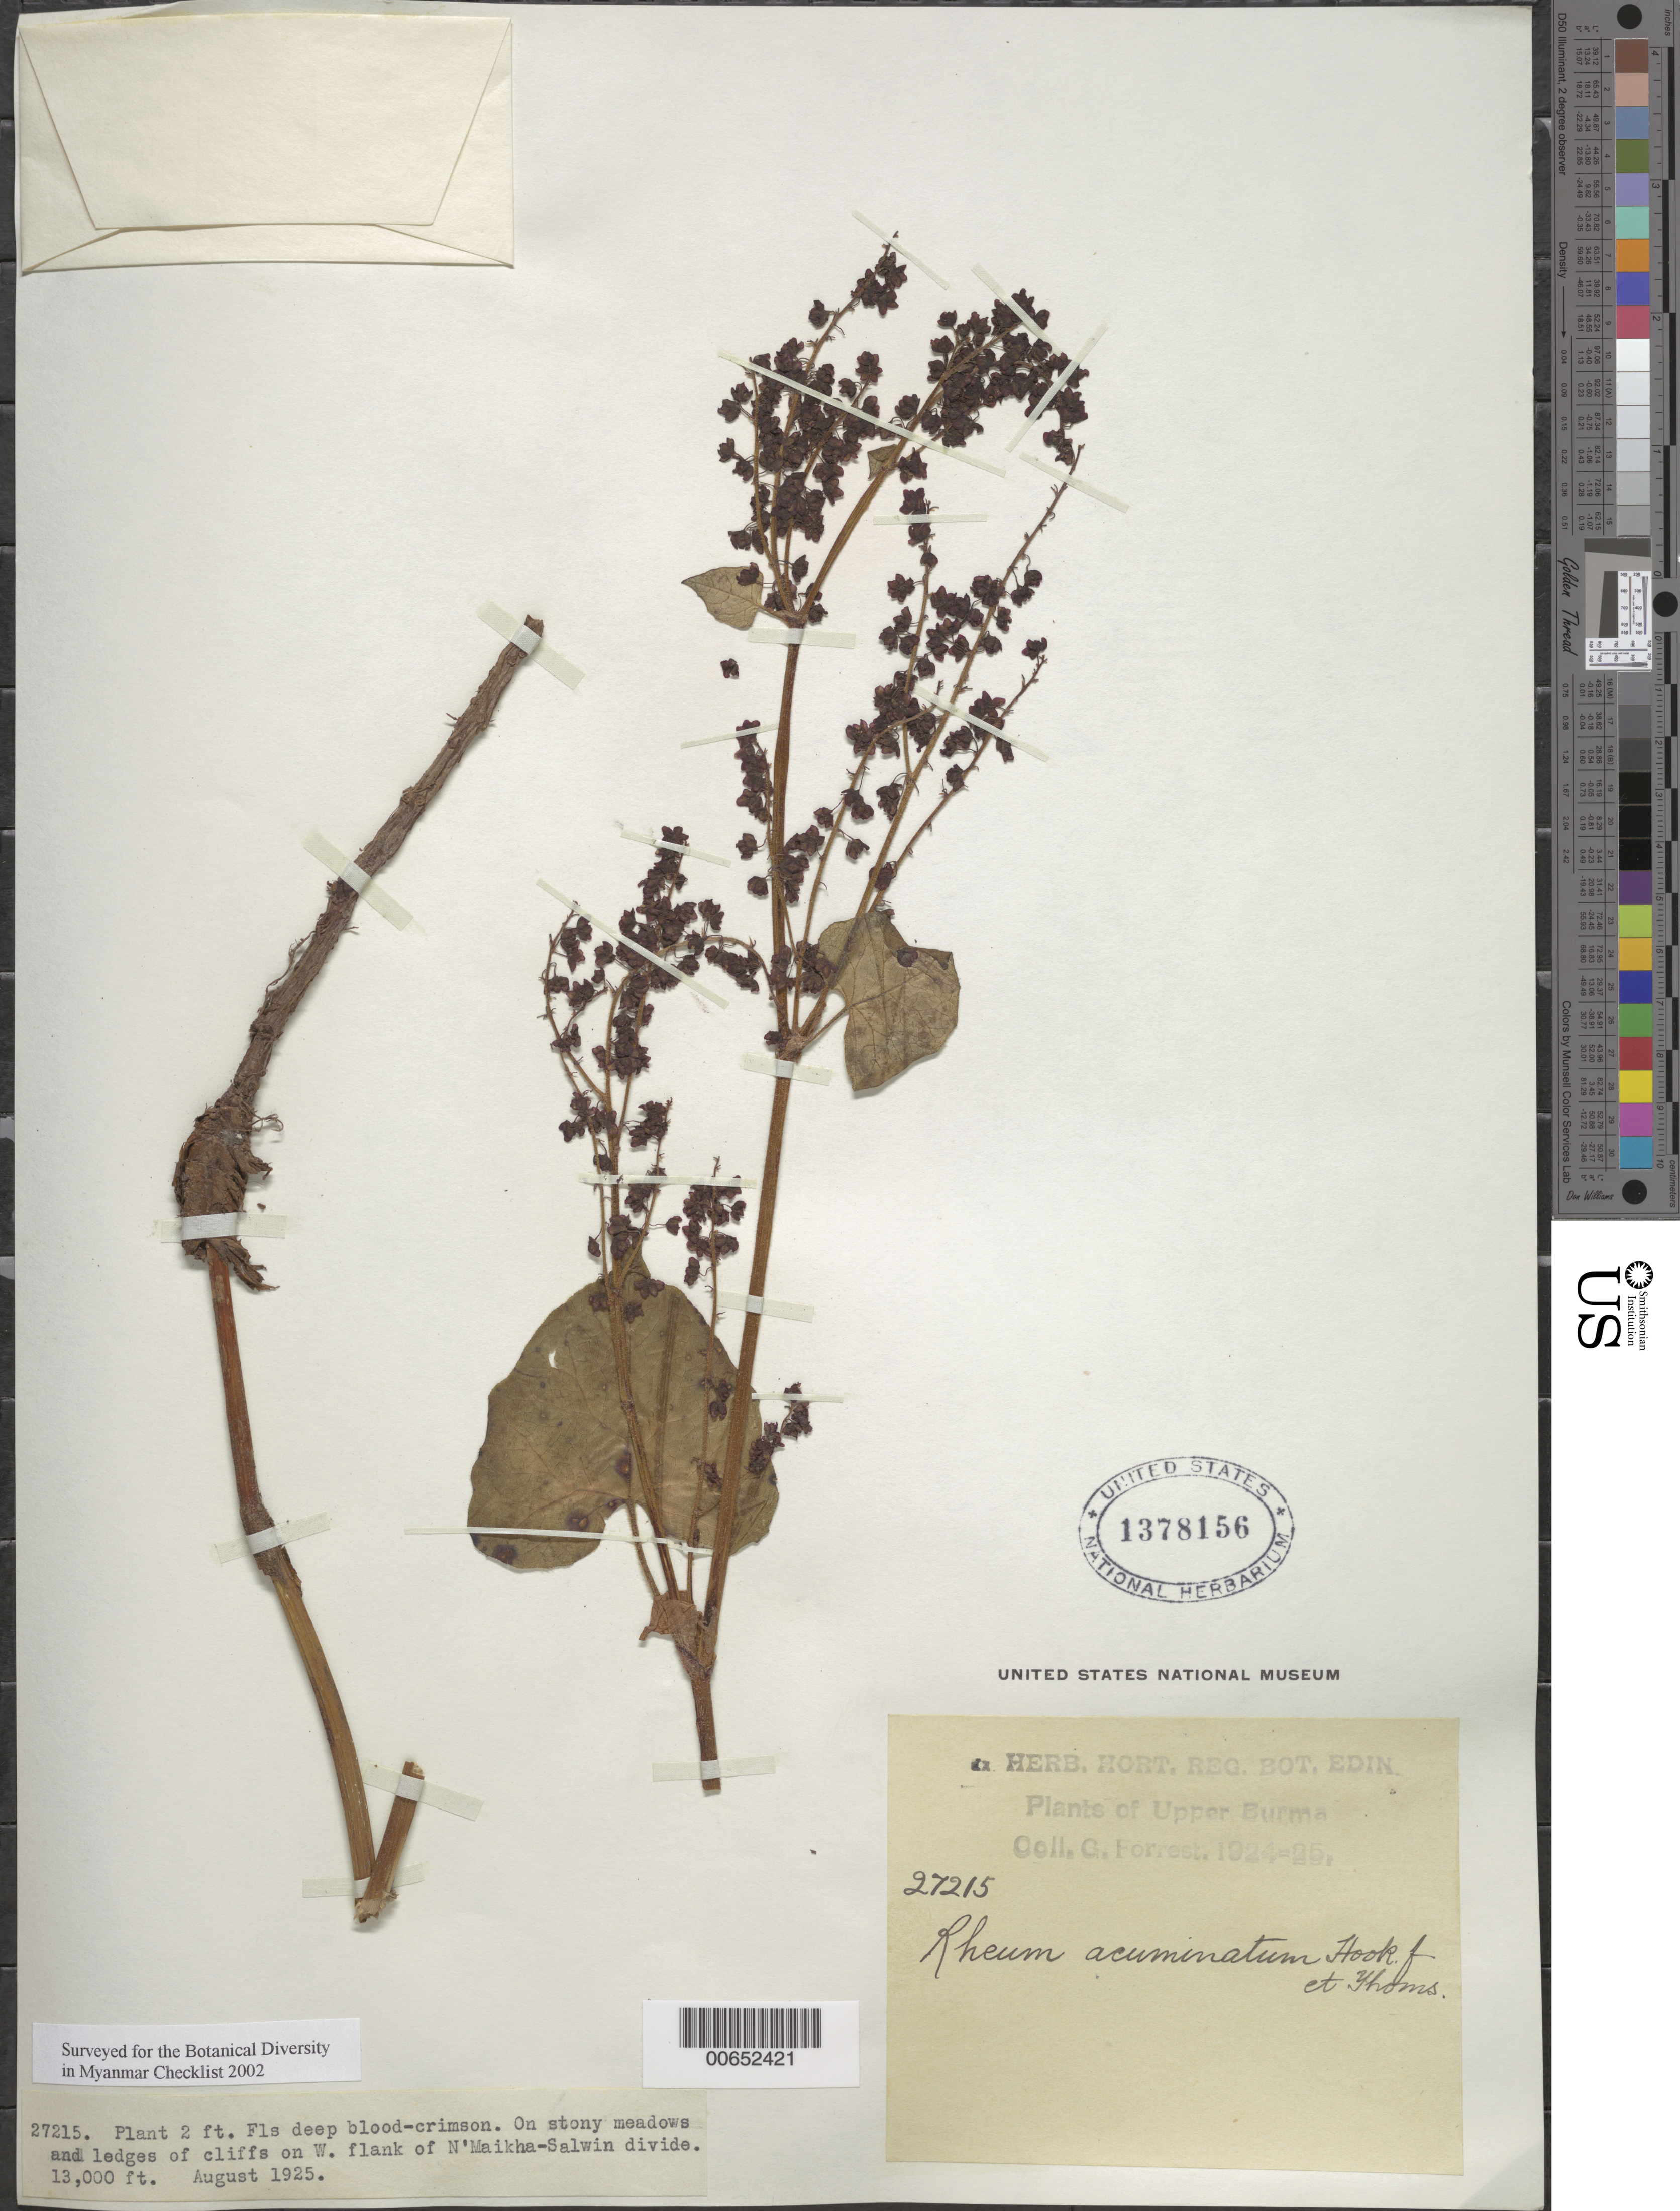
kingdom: Plantae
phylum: Tracheophyta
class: Magnoliopsida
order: Caryophyllales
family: Polygonaceae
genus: Rheum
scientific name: Rheum acuminatum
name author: Hook. f.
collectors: G. Forrest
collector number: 27215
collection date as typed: Aug 1925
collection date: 1925-08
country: Myanmar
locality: Upper Burma, W flank of N'Maikha-Salwin Divide.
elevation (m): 3962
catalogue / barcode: US 1378156